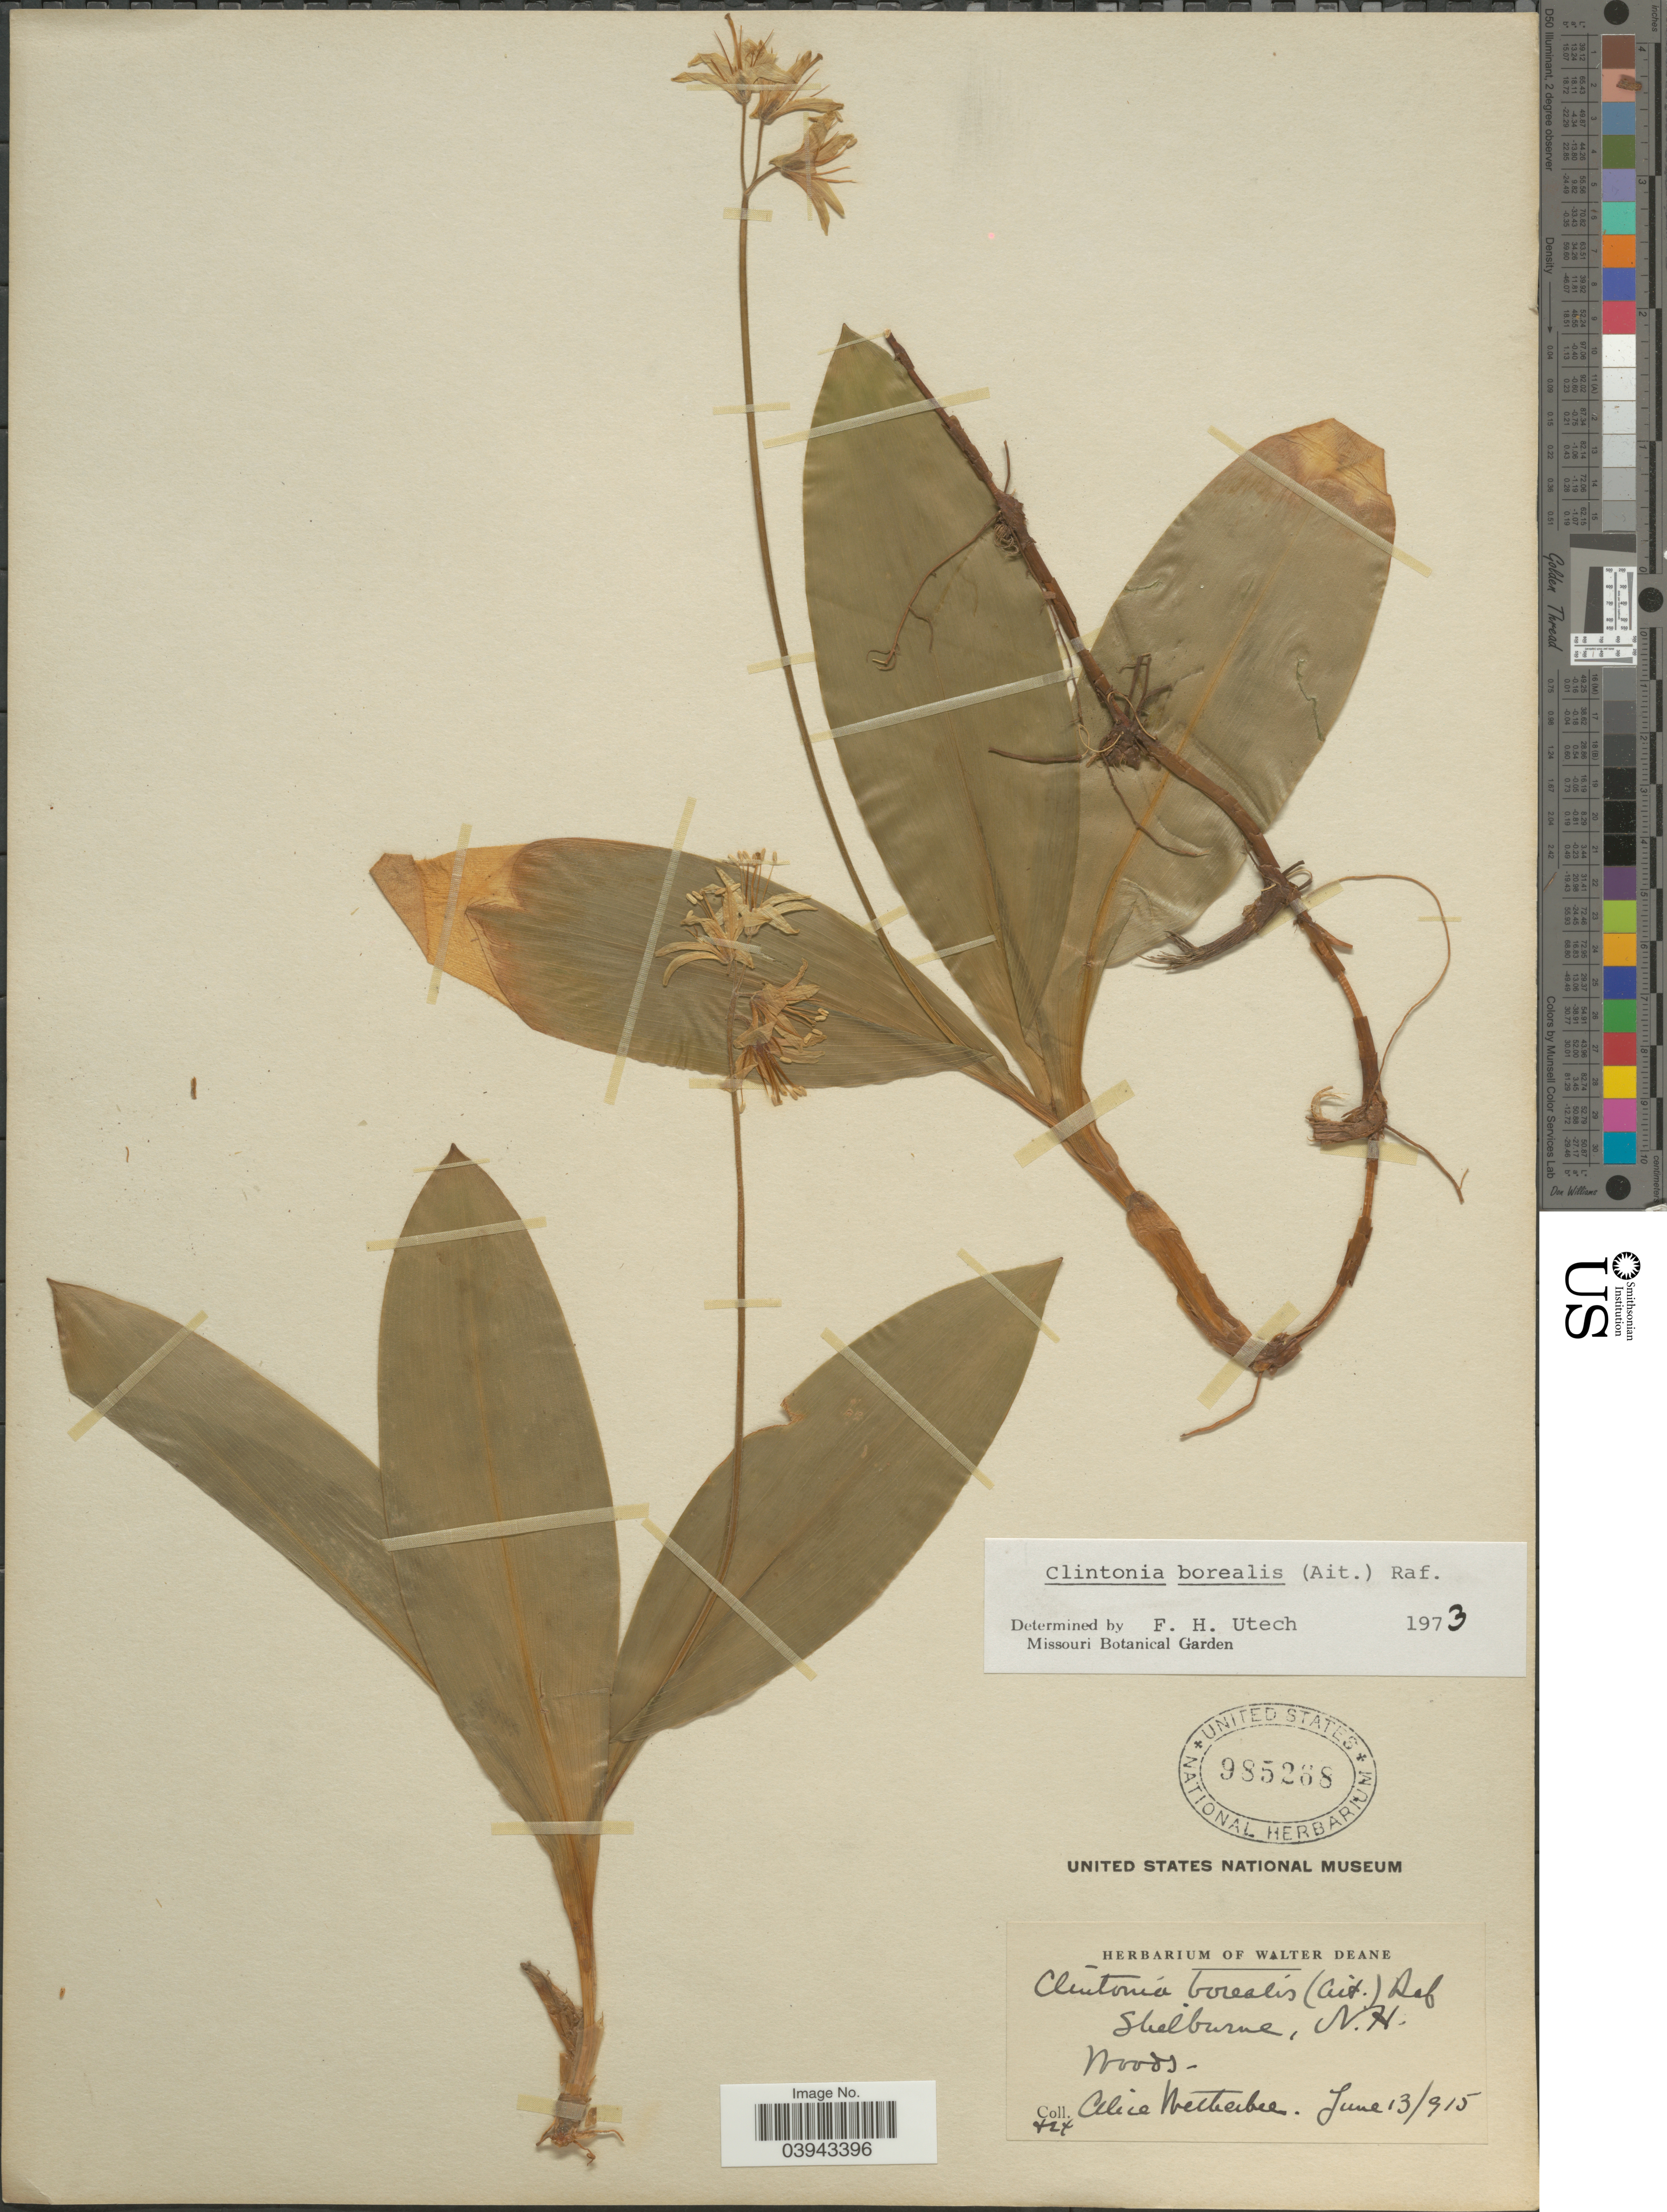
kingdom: Plantae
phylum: Tracheophyta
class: Liliopsida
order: Liliales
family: Liliaceae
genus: Clintonia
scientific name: Clintonia borealis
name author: (Aiton) Raf.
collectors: A. Wetherbee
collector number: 24*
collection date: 1915-06-13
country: United States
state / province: New Hampshire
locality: Shelburne.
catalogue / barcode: US 985268